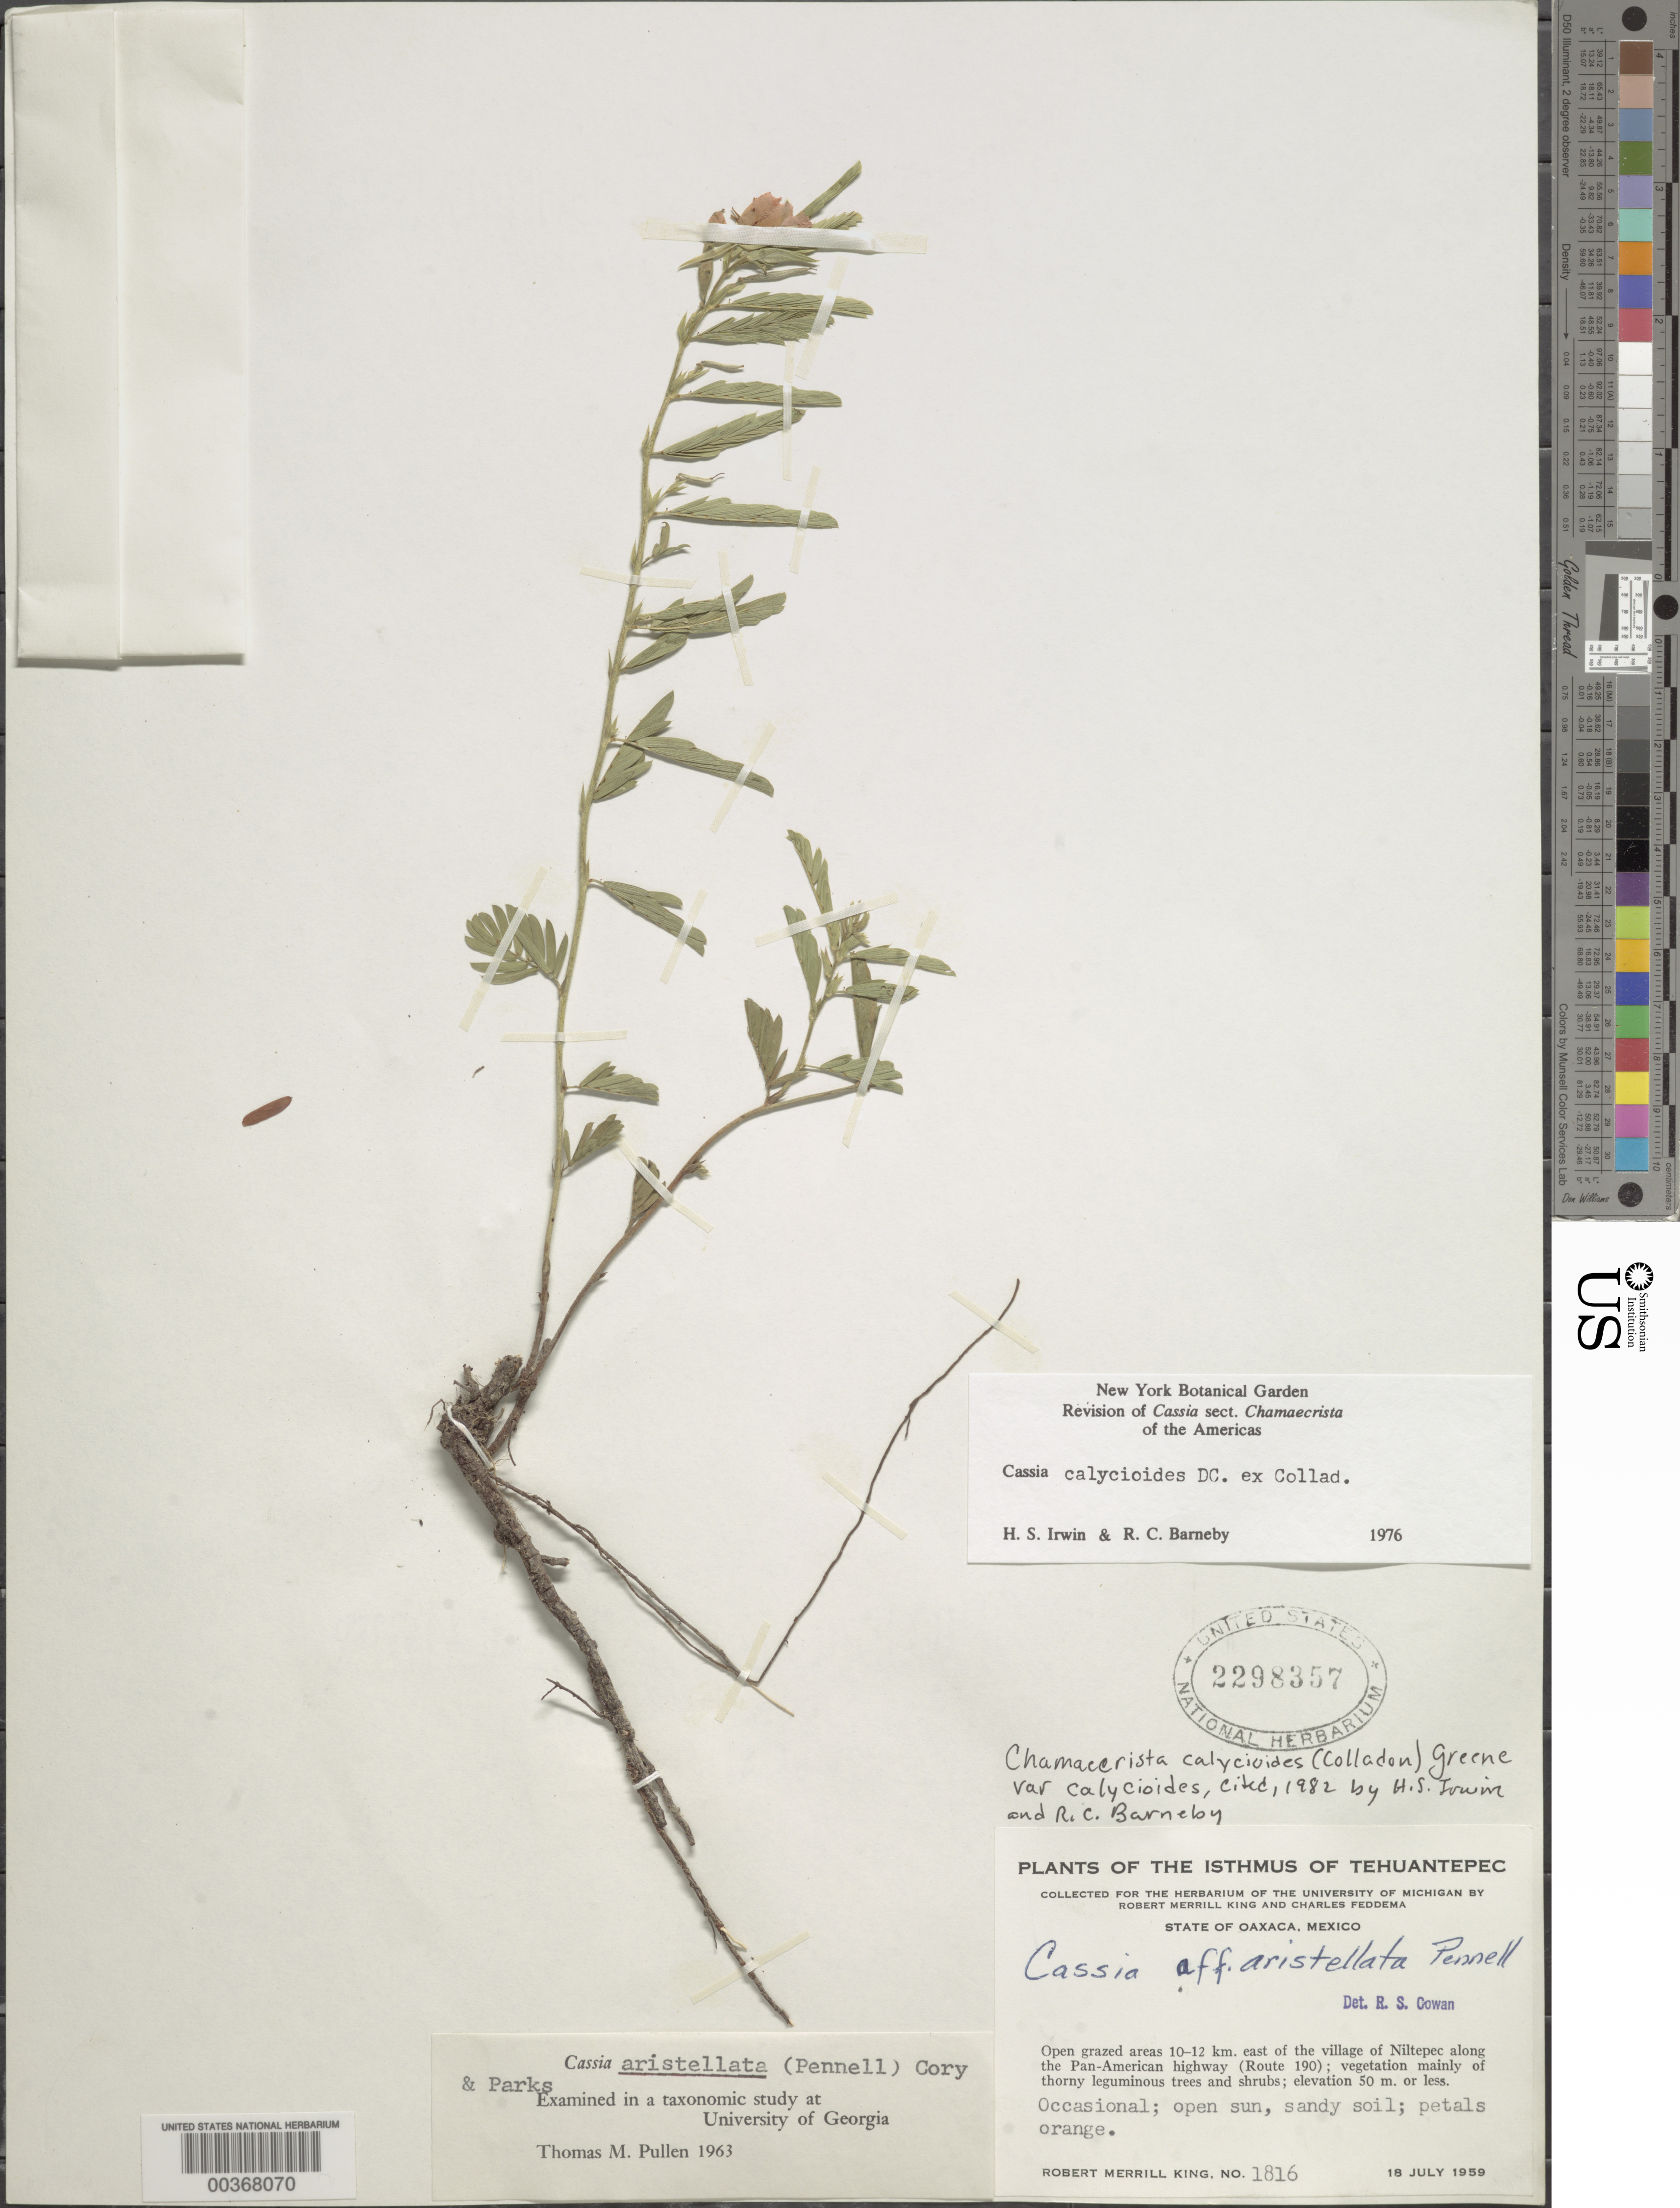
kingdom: Plantae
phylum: Tracheophyta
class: Magnoliopsida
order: Fabales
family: Fabaceae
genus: Chamaecrista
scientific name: Chamaecrista calycioides var. calycioides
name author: (Collad.) Greene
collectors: R. M. King & C. Feddema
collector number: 1816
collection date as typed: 18 Jul 1959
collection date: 1959-07-18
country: Mexico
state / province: Oaxaca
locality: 10-12 km E of Niltepec along the Pan-American Highway, route 190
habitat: Open grazed areas; open sun, sandy soil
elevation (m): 50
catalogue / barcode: US 2298357